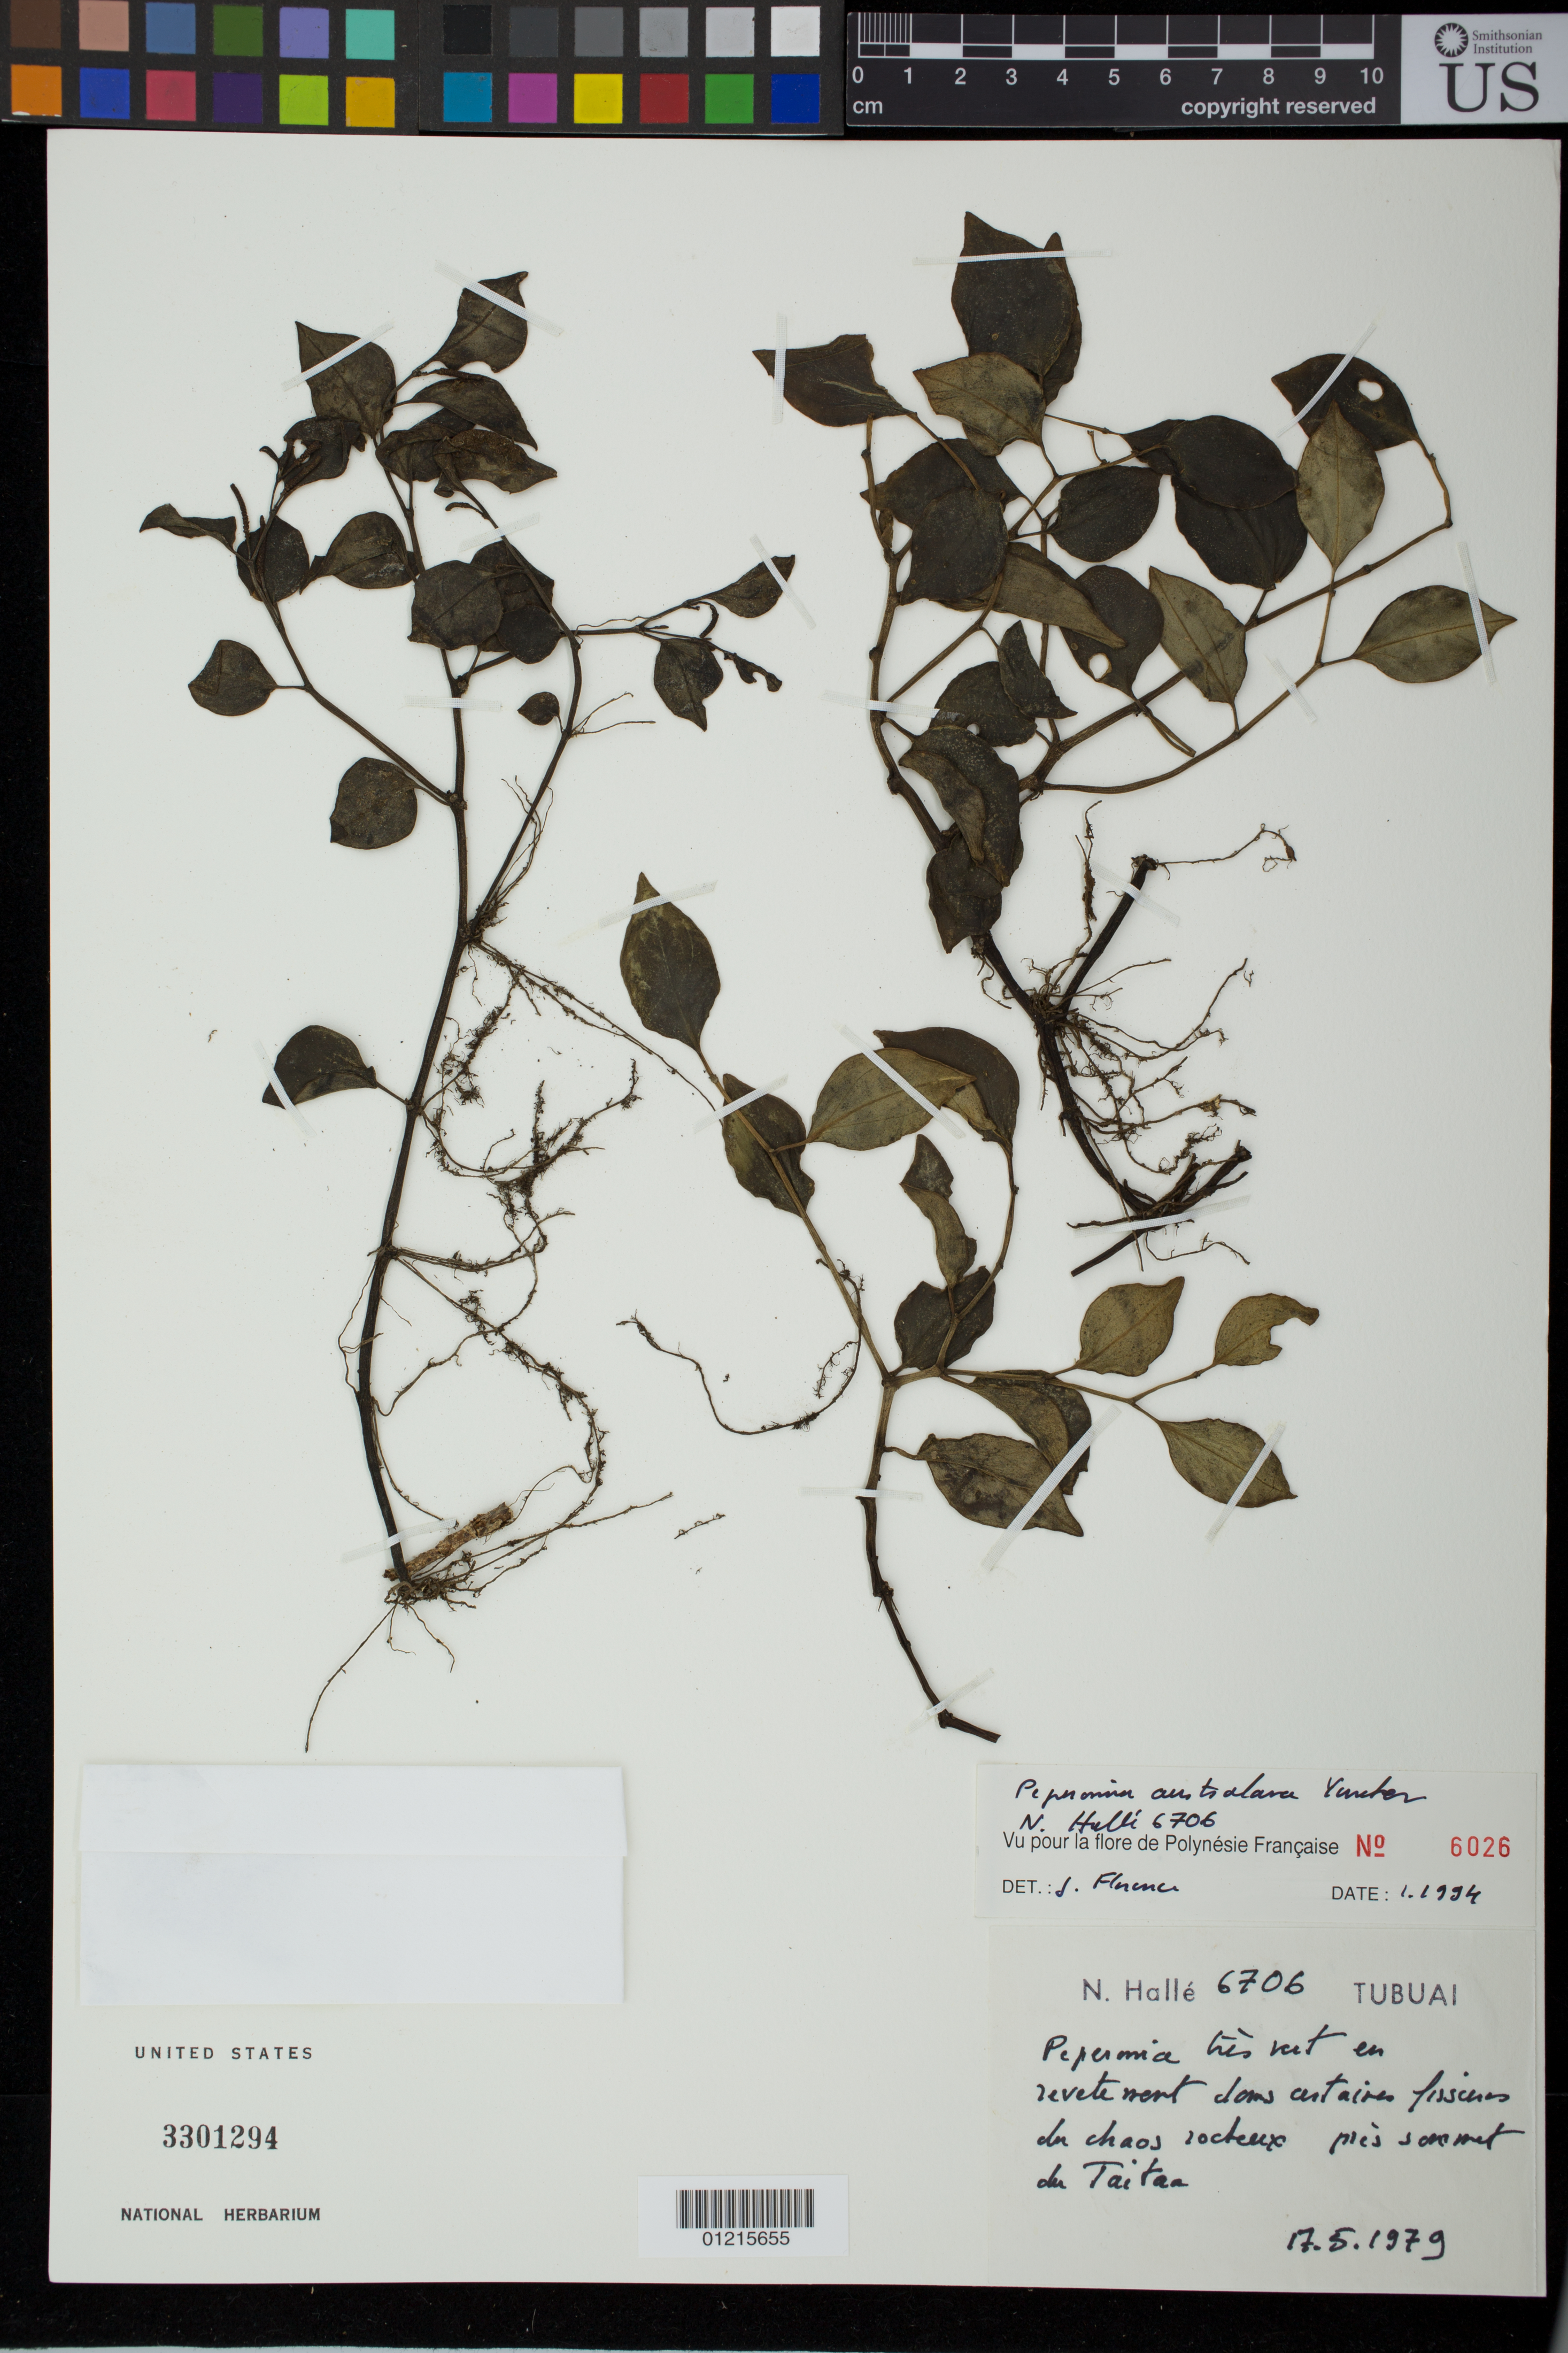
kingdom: Plantae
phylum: Tracheophyta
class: Magnoliopsida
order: Piperales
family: Piperaceae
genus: Peperomia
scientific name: Peperomia australana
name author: Yunck.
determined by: Florence, J.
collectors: N. Hallé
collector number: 6706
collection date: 1979-05-17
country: French Polynesia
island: Tubuai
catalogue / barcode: US 3301294